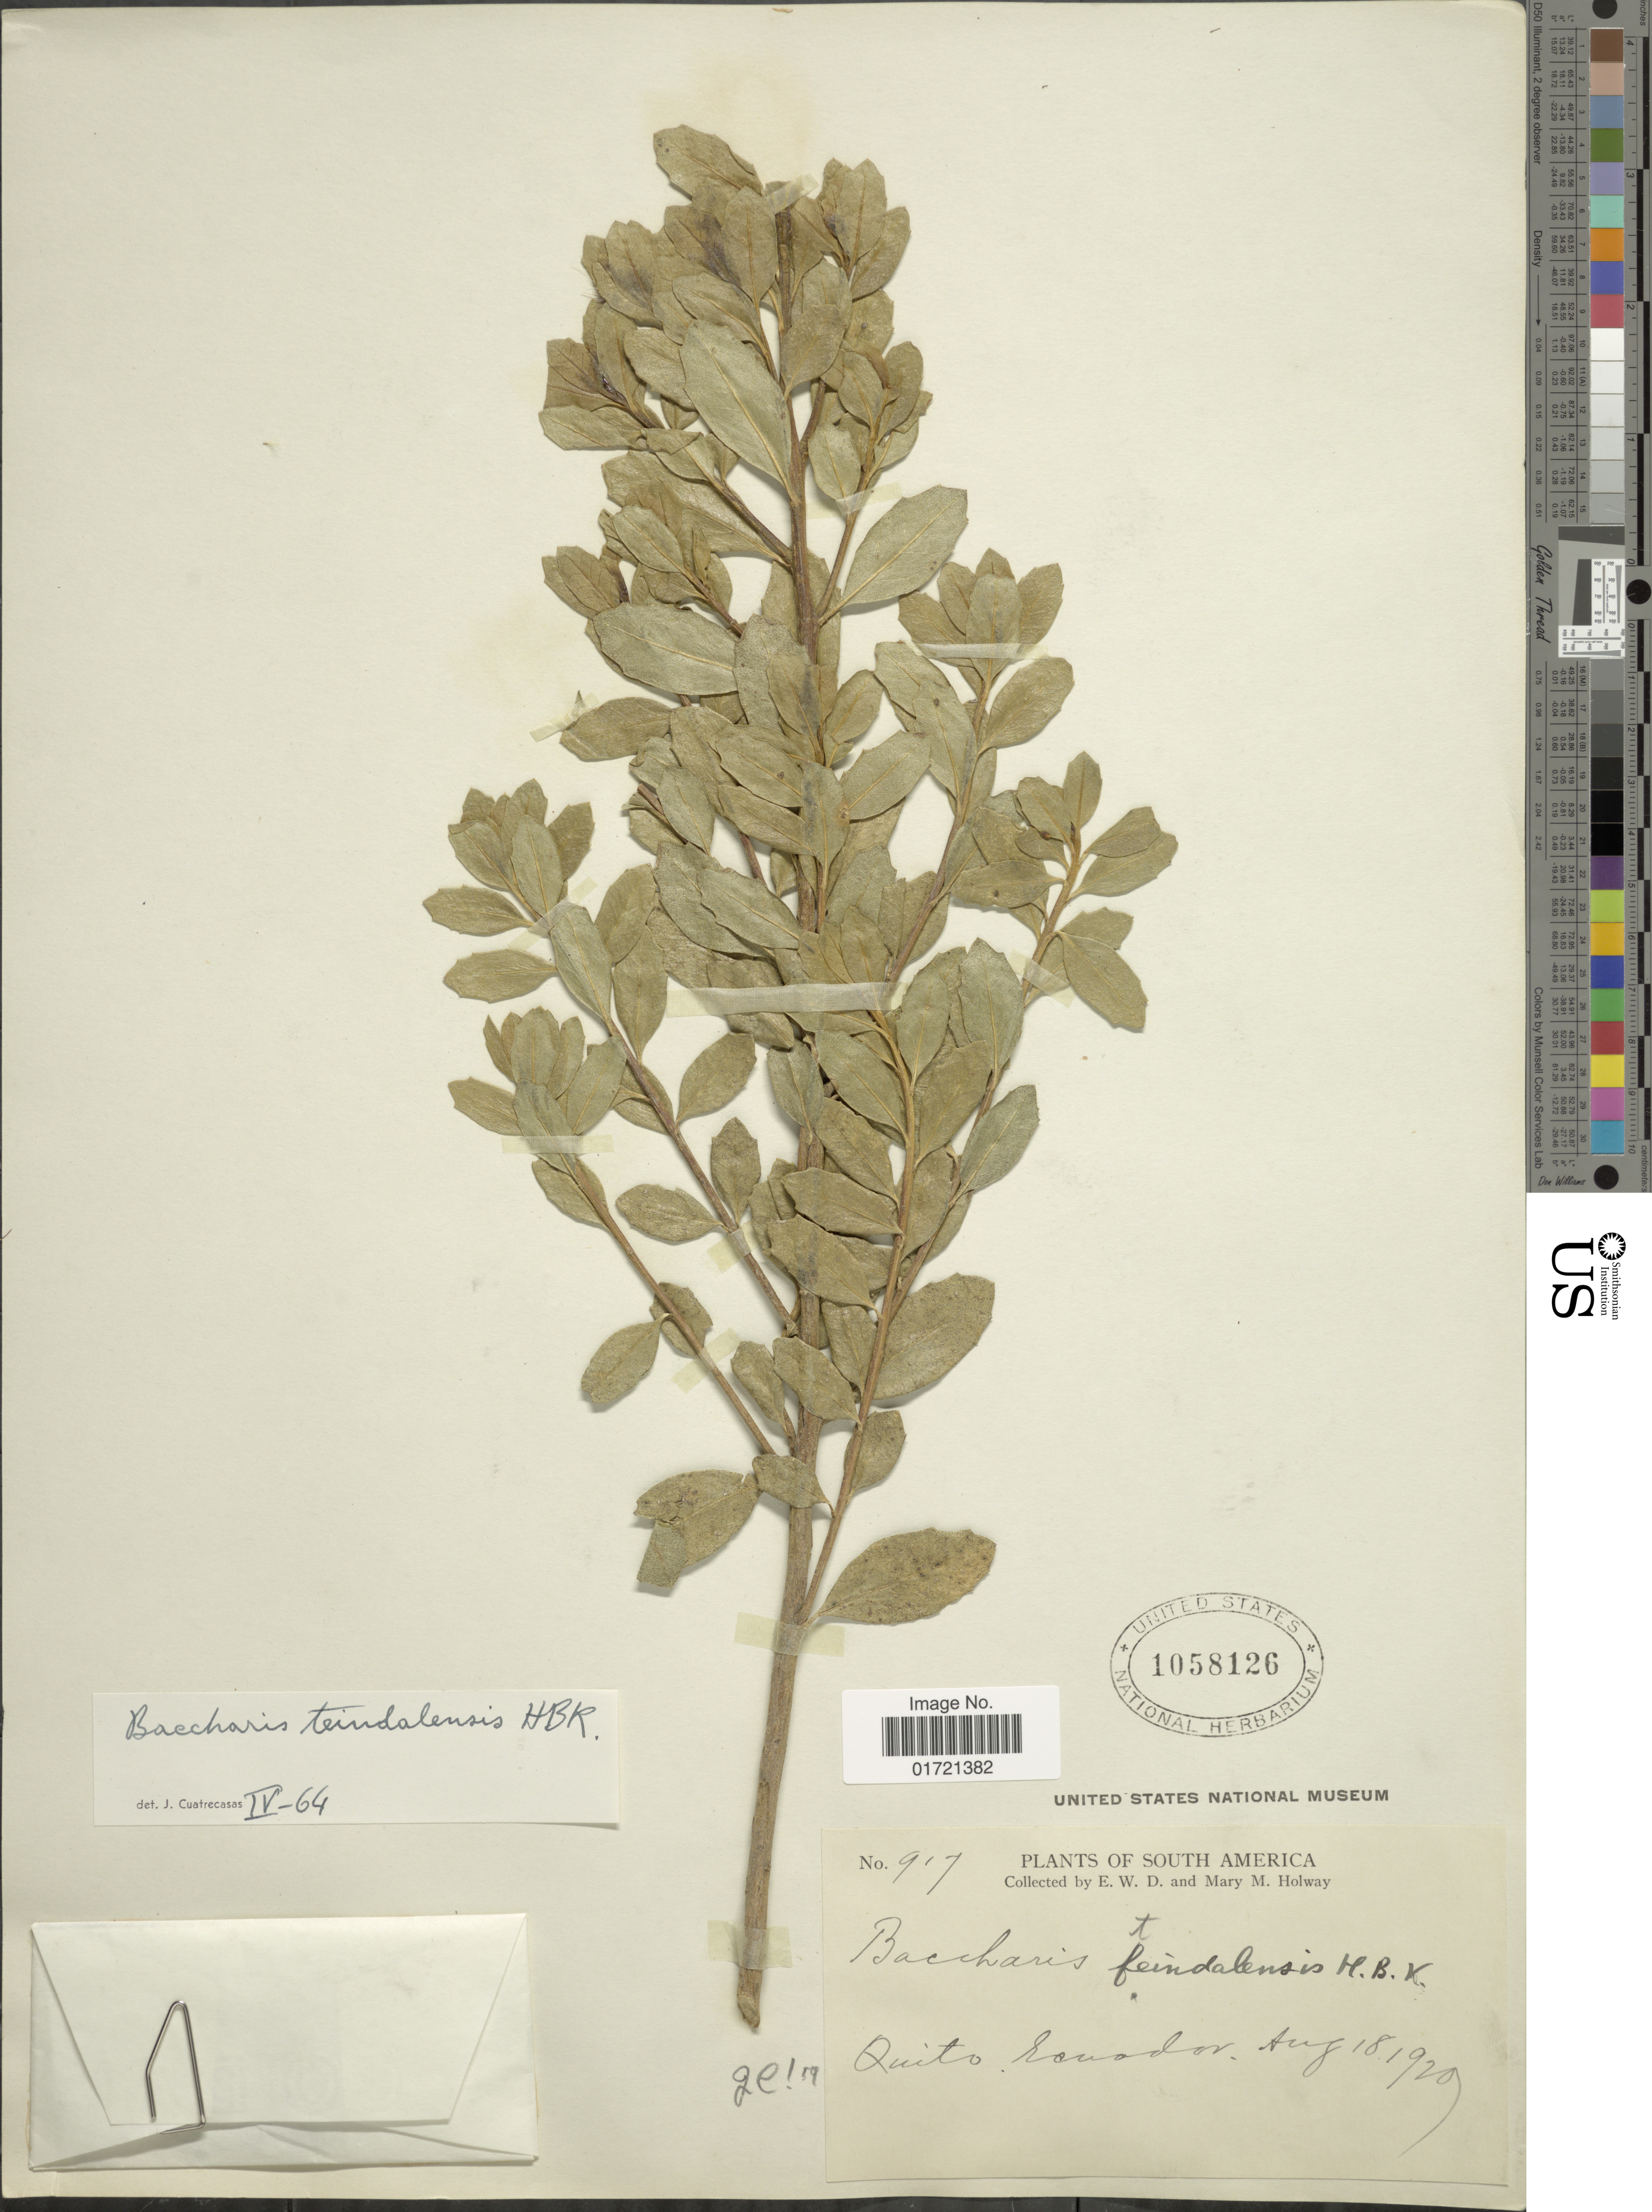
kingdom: Plantae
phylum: Tracheophyta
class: Magnoliopsida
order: Asterales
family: Asteraceae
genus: Baccharis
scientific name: Baccharis teindalensis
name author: Kunth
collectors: E. W. D. Holway & M. M. Holway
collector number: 917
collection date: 1929-08-18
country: Ecuador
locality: Quito, Ecuador.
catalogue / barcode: US 1058126